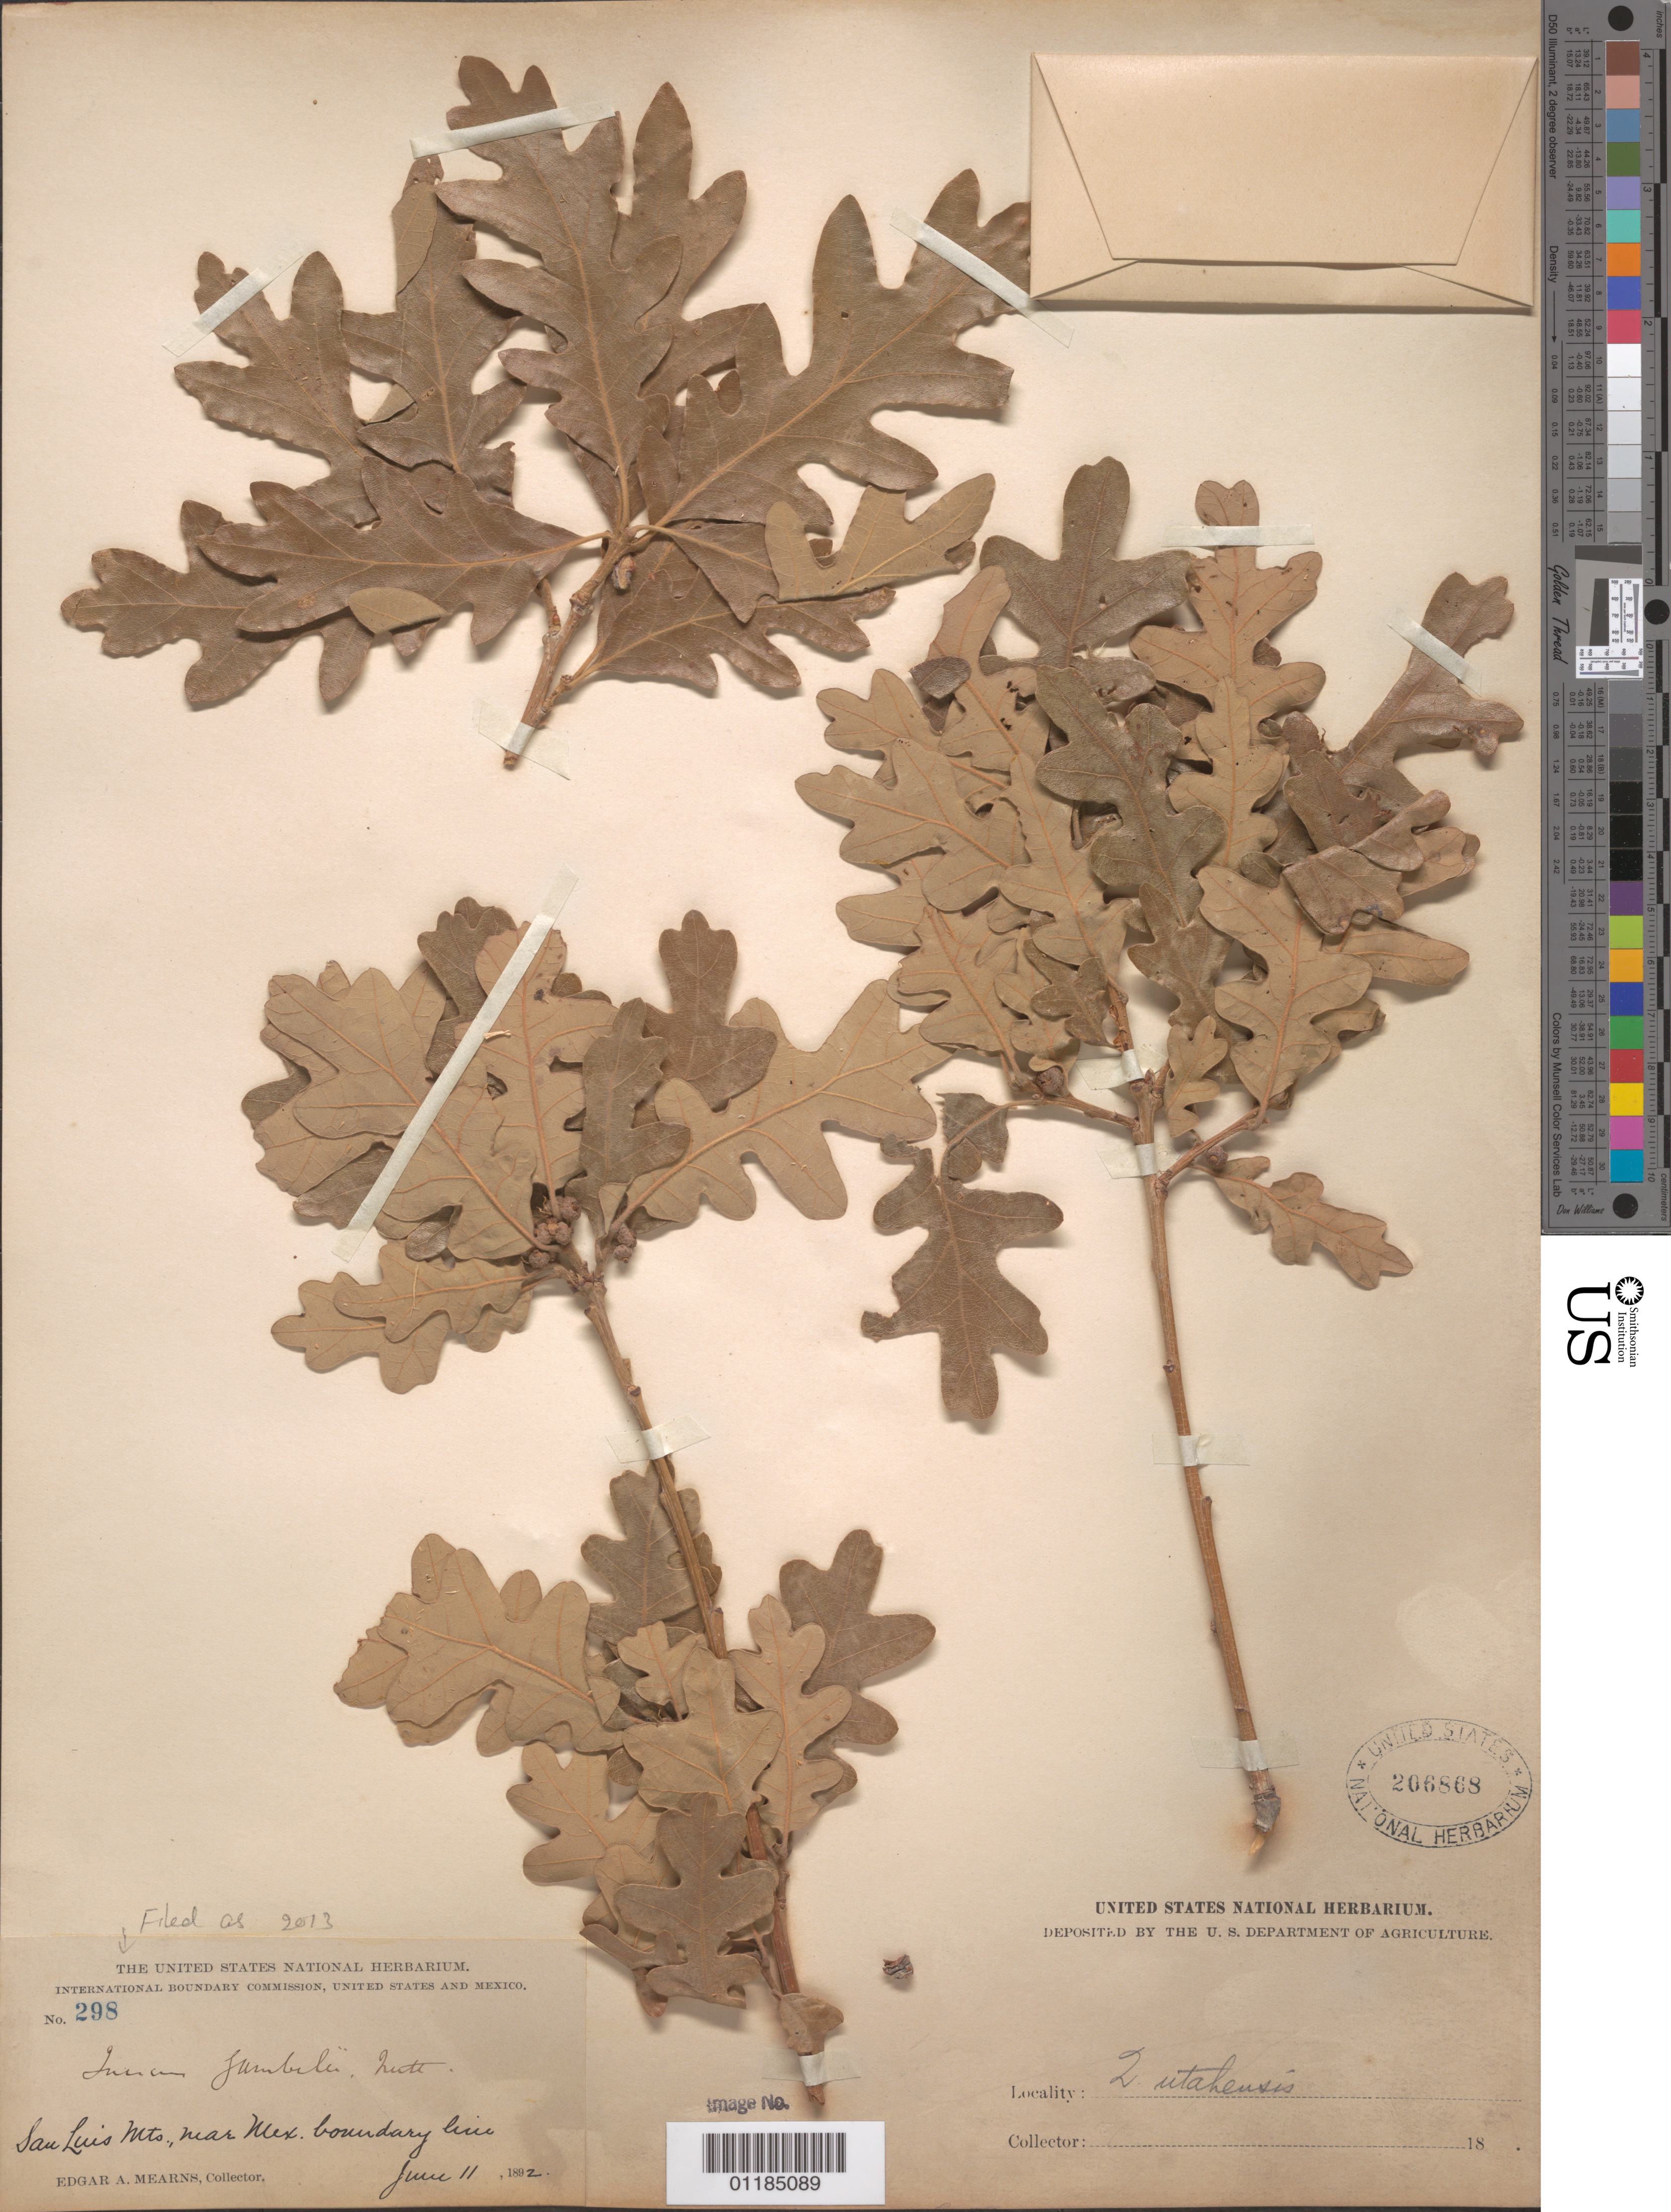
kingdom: Plantae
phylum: Tracheophyta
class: Magnoliopsida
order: Fagales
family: Fagaceae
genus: Quercus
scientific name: Quercus gambelii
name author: Nutt.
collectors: E. A. Mearns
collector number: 298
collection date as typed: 11 Jul 1892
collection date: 1892-07-11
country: Mexico / United States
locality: San Luis Mts., near Mexican boundary Line.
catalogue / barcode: US 206868